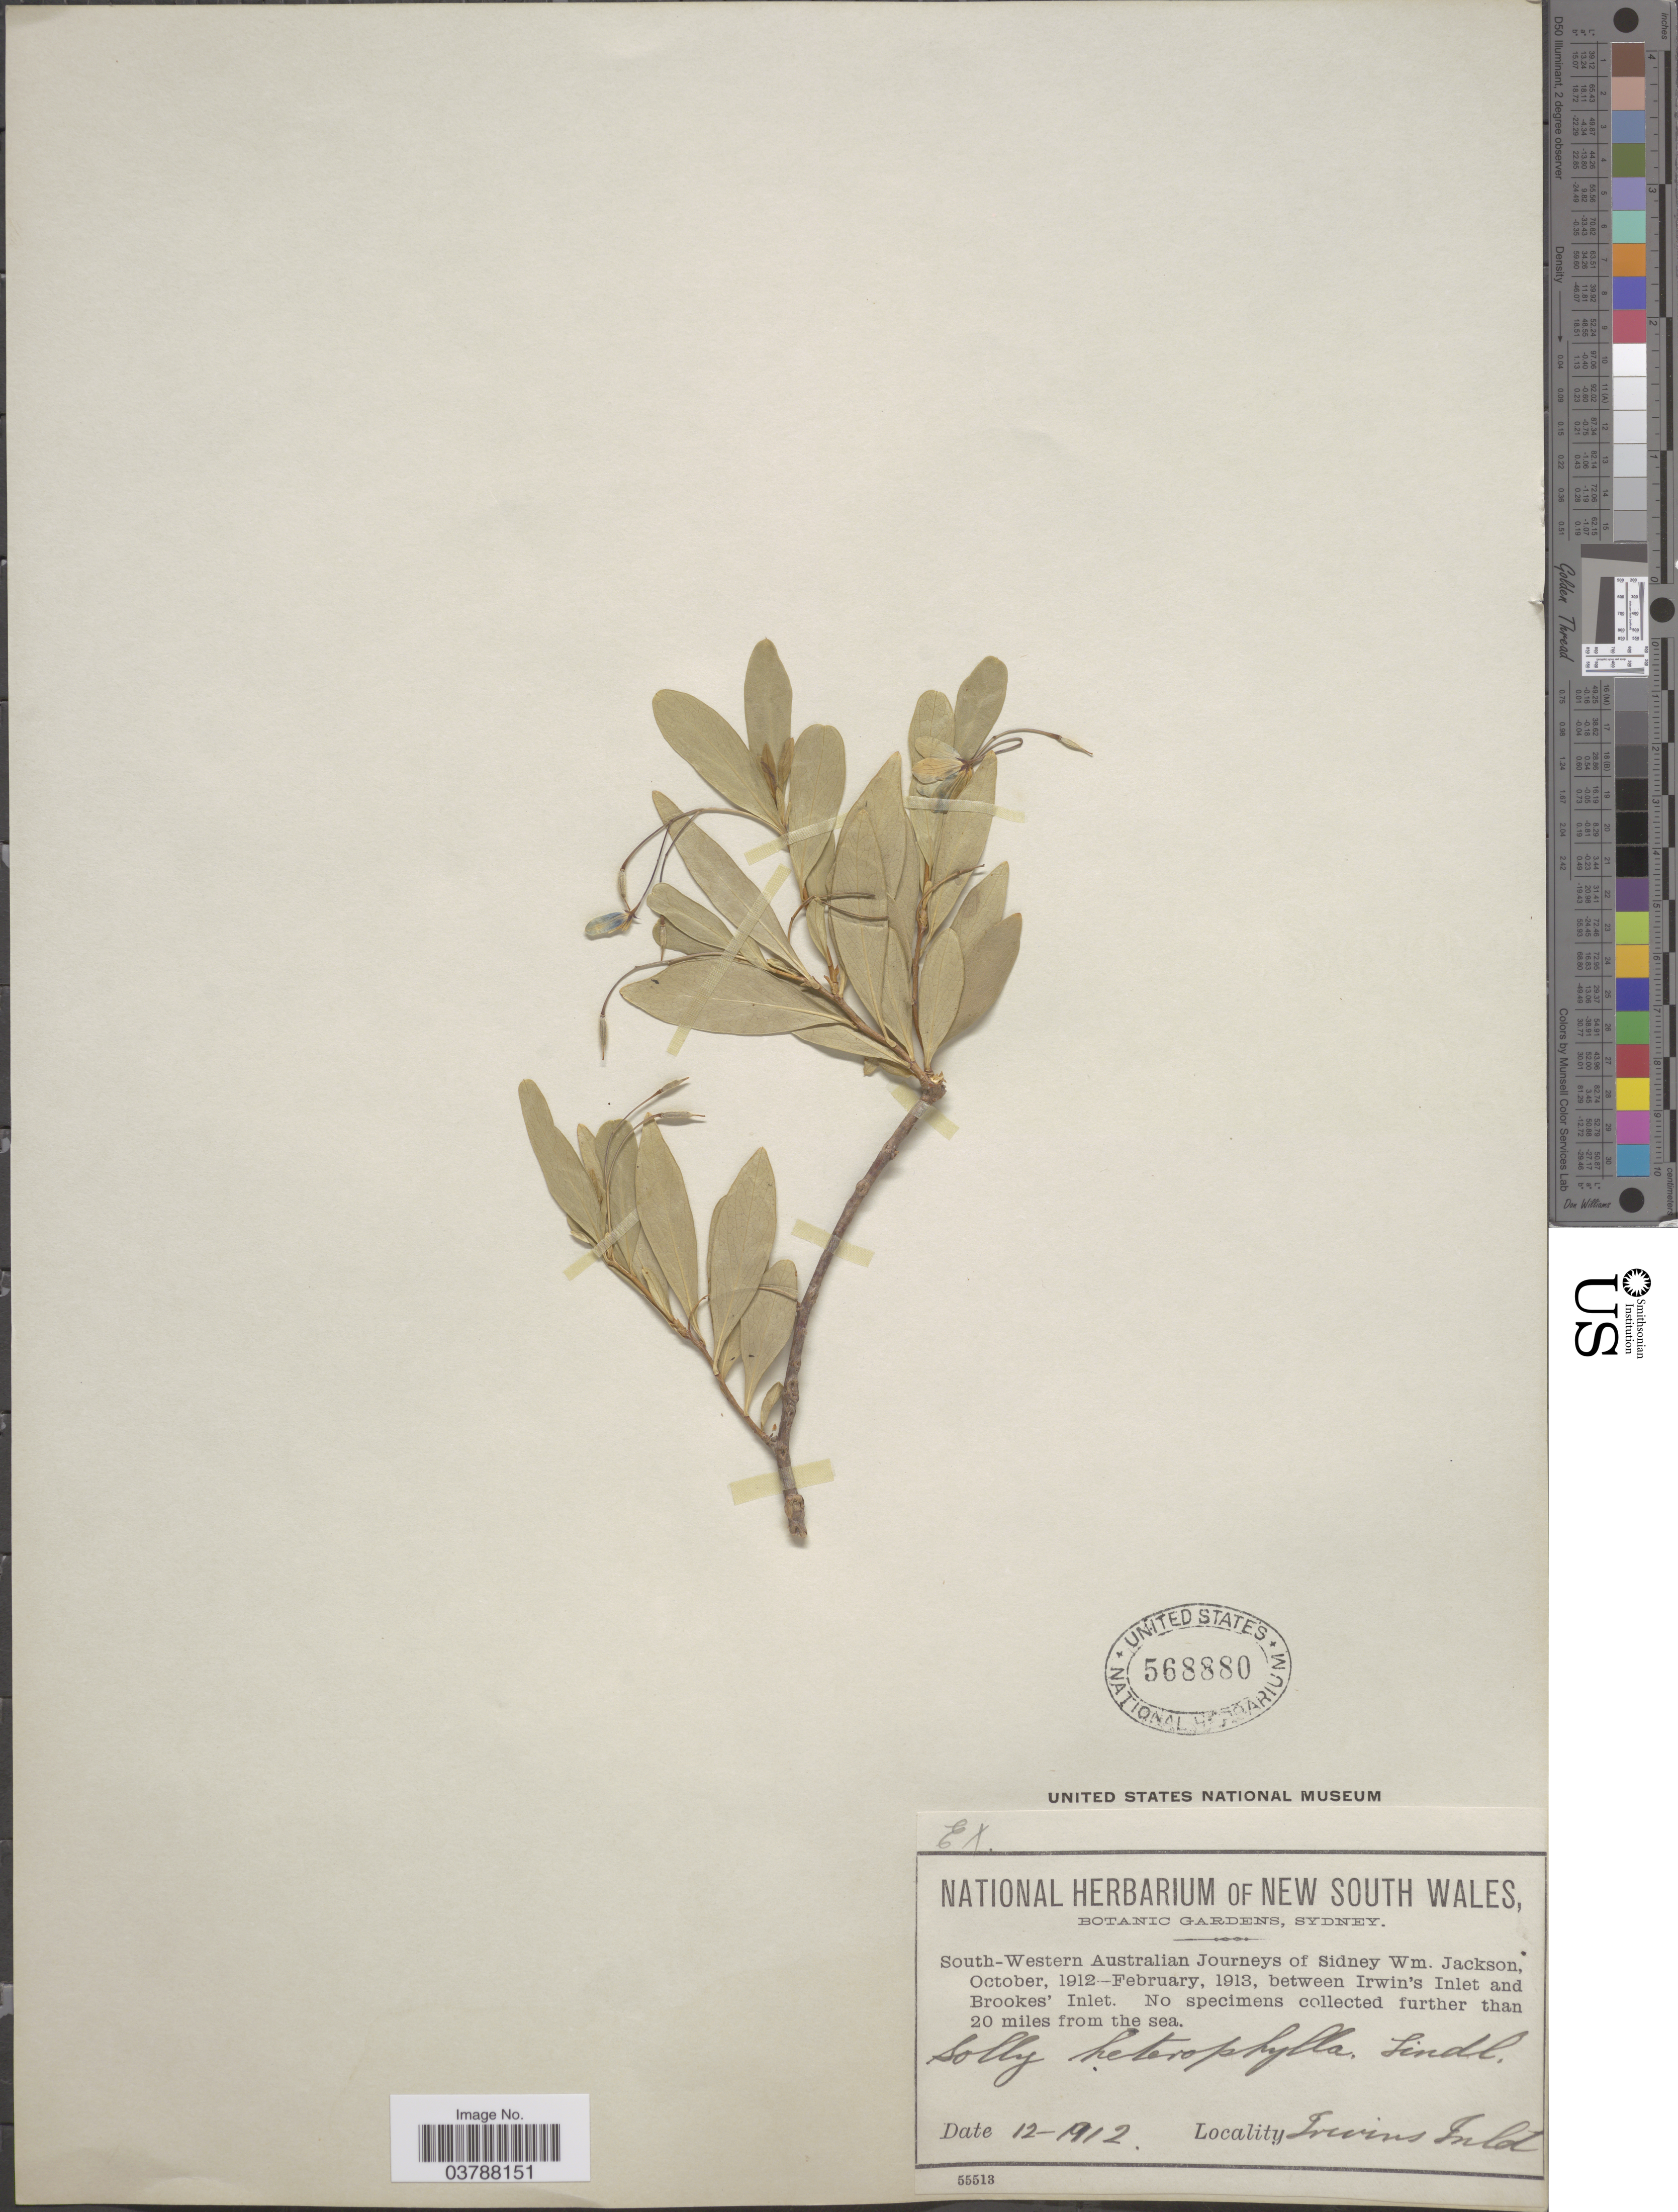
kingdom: Plantae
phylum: Tracheophyta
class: Magnoliopsida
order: Apiales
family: Pittosporaceae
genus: Sollya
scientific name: Sollya heterophylla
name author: Lindl.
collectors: Jackson, S. W.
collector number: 55513?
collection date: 1912-12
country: Australia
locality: South-Western Australia. Irwins Inlet.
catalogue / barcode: US 568880